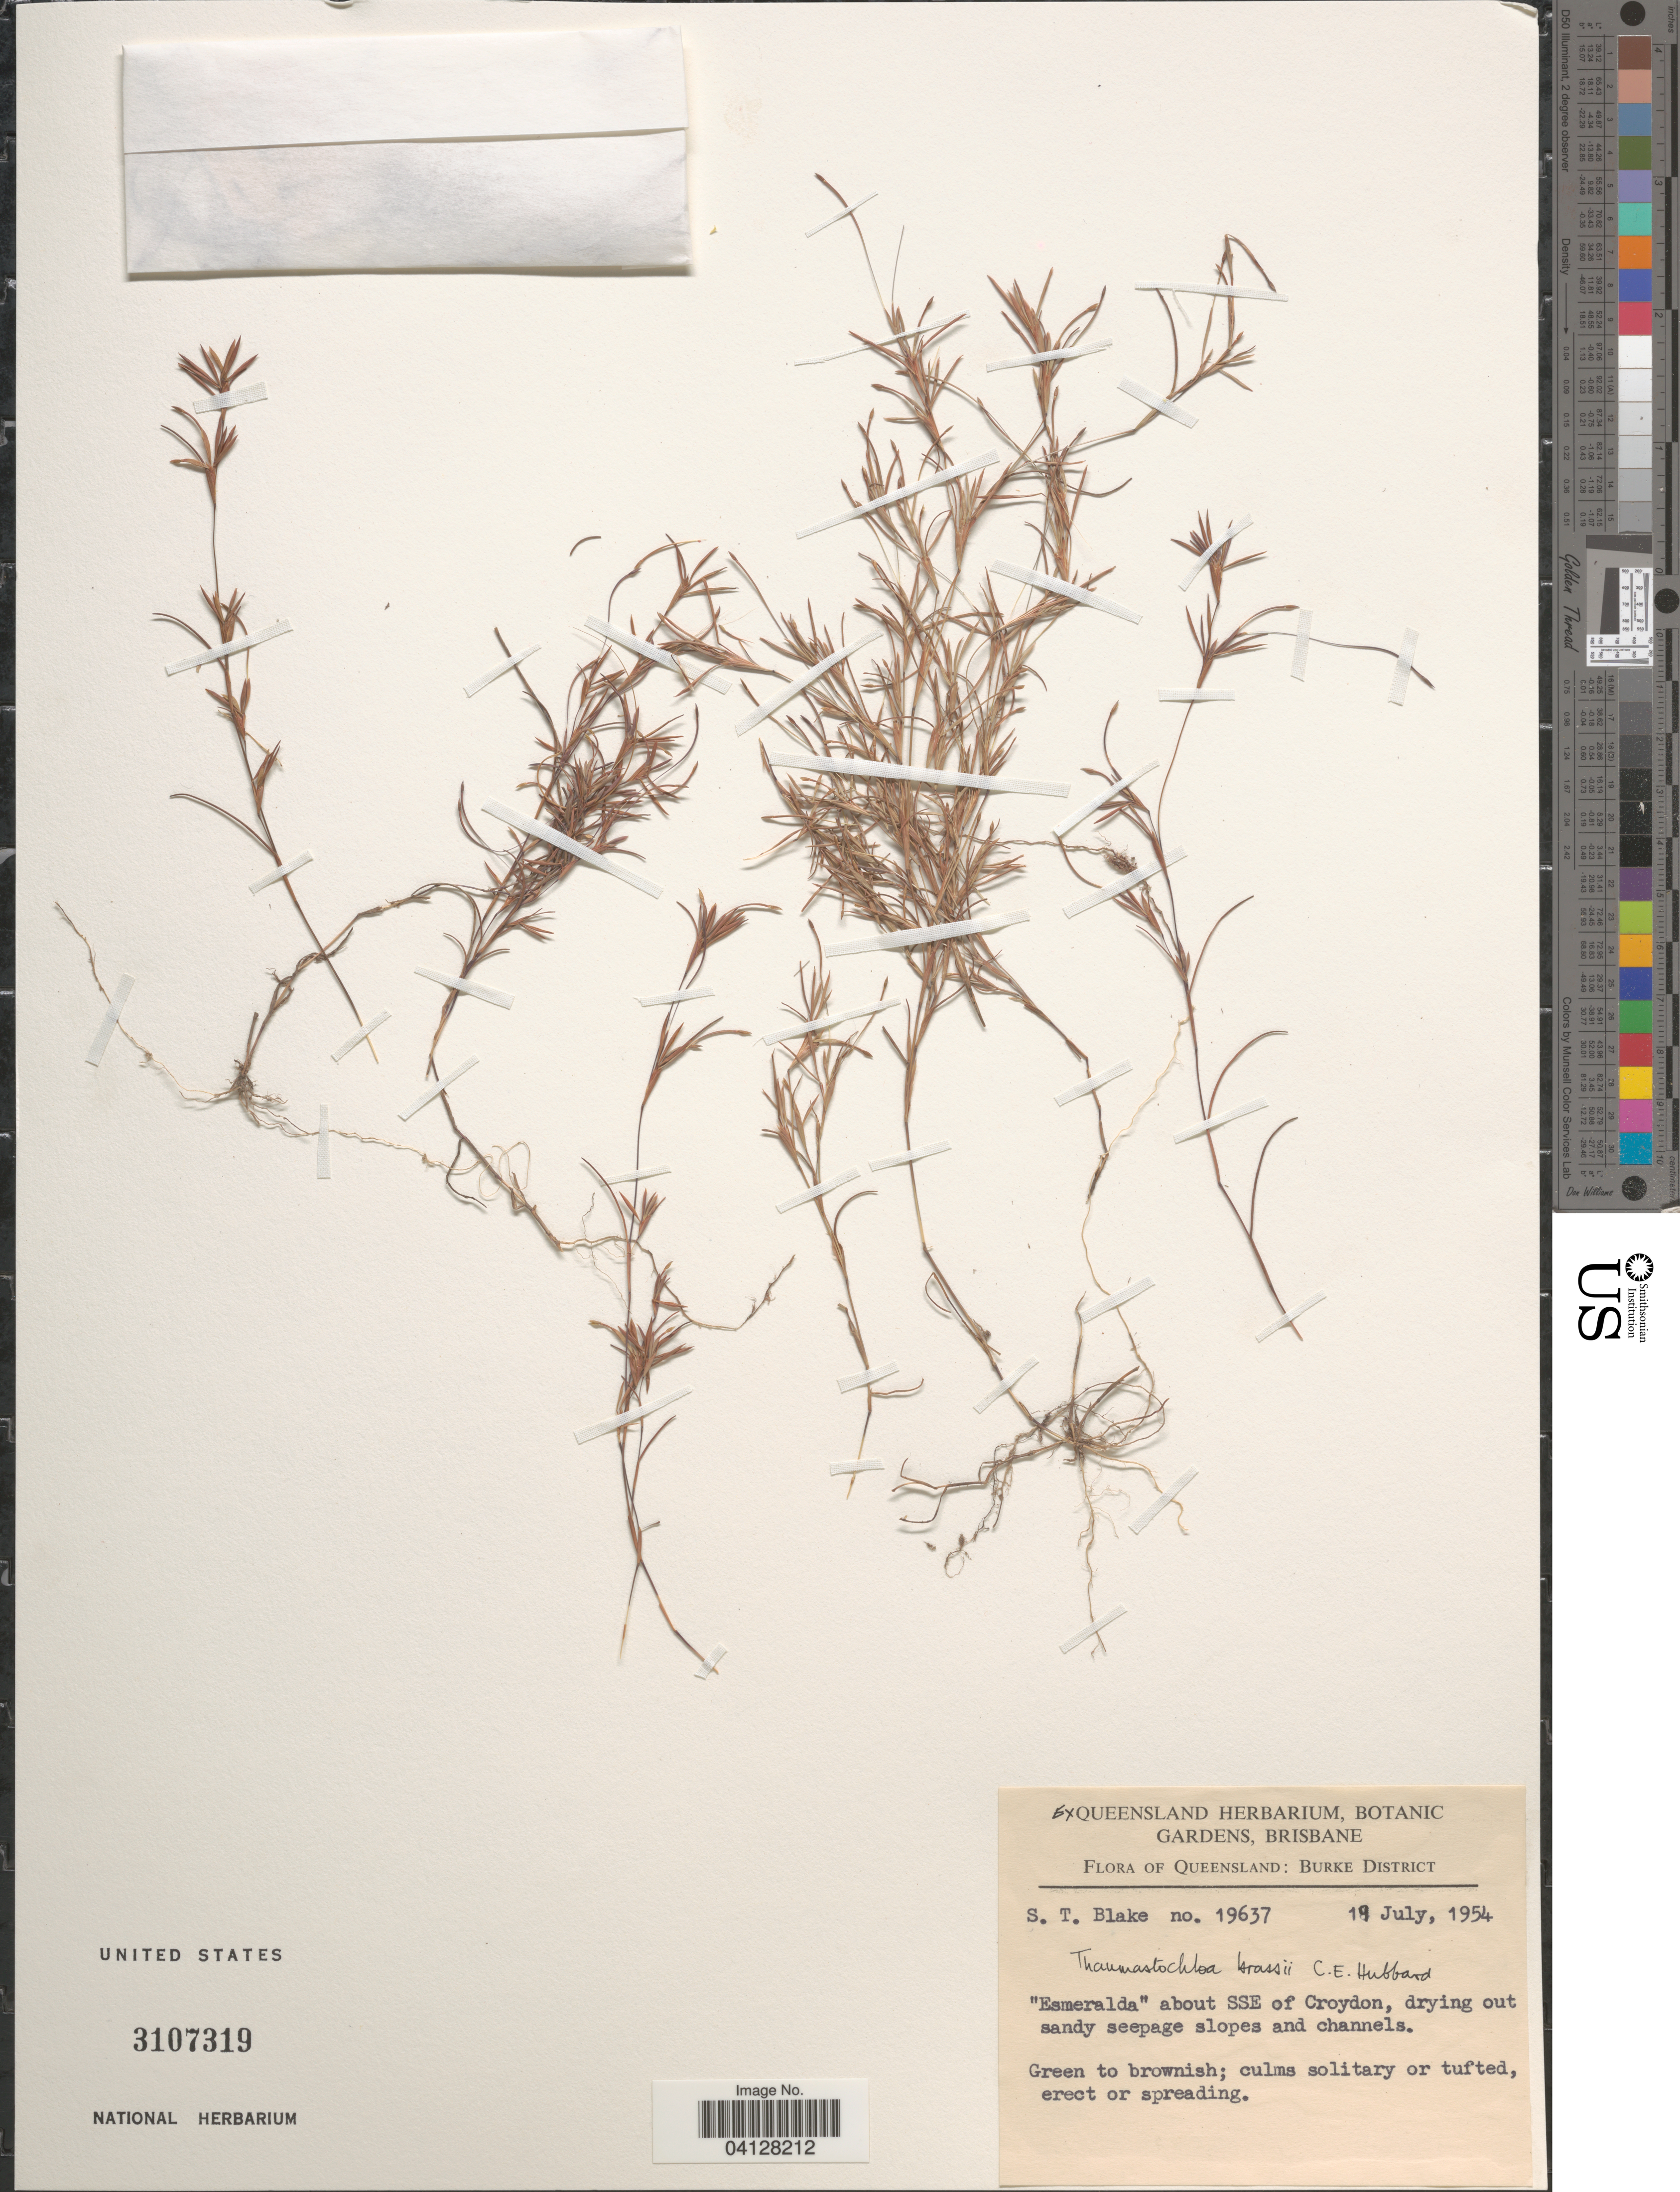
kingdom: Plantae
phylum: Tracheophyta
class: Liliopsida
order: Poales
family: Poaceae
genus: Thaumastochloa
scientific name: Thaumastochloa brassii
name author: C.E. Hubb.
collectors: S. T. Blake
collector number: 19637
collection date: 1954-07-19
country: Australia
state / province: Queensland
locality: Burke District. "Esmeralda" about SSE of Croydon.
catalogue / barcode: US 3107319